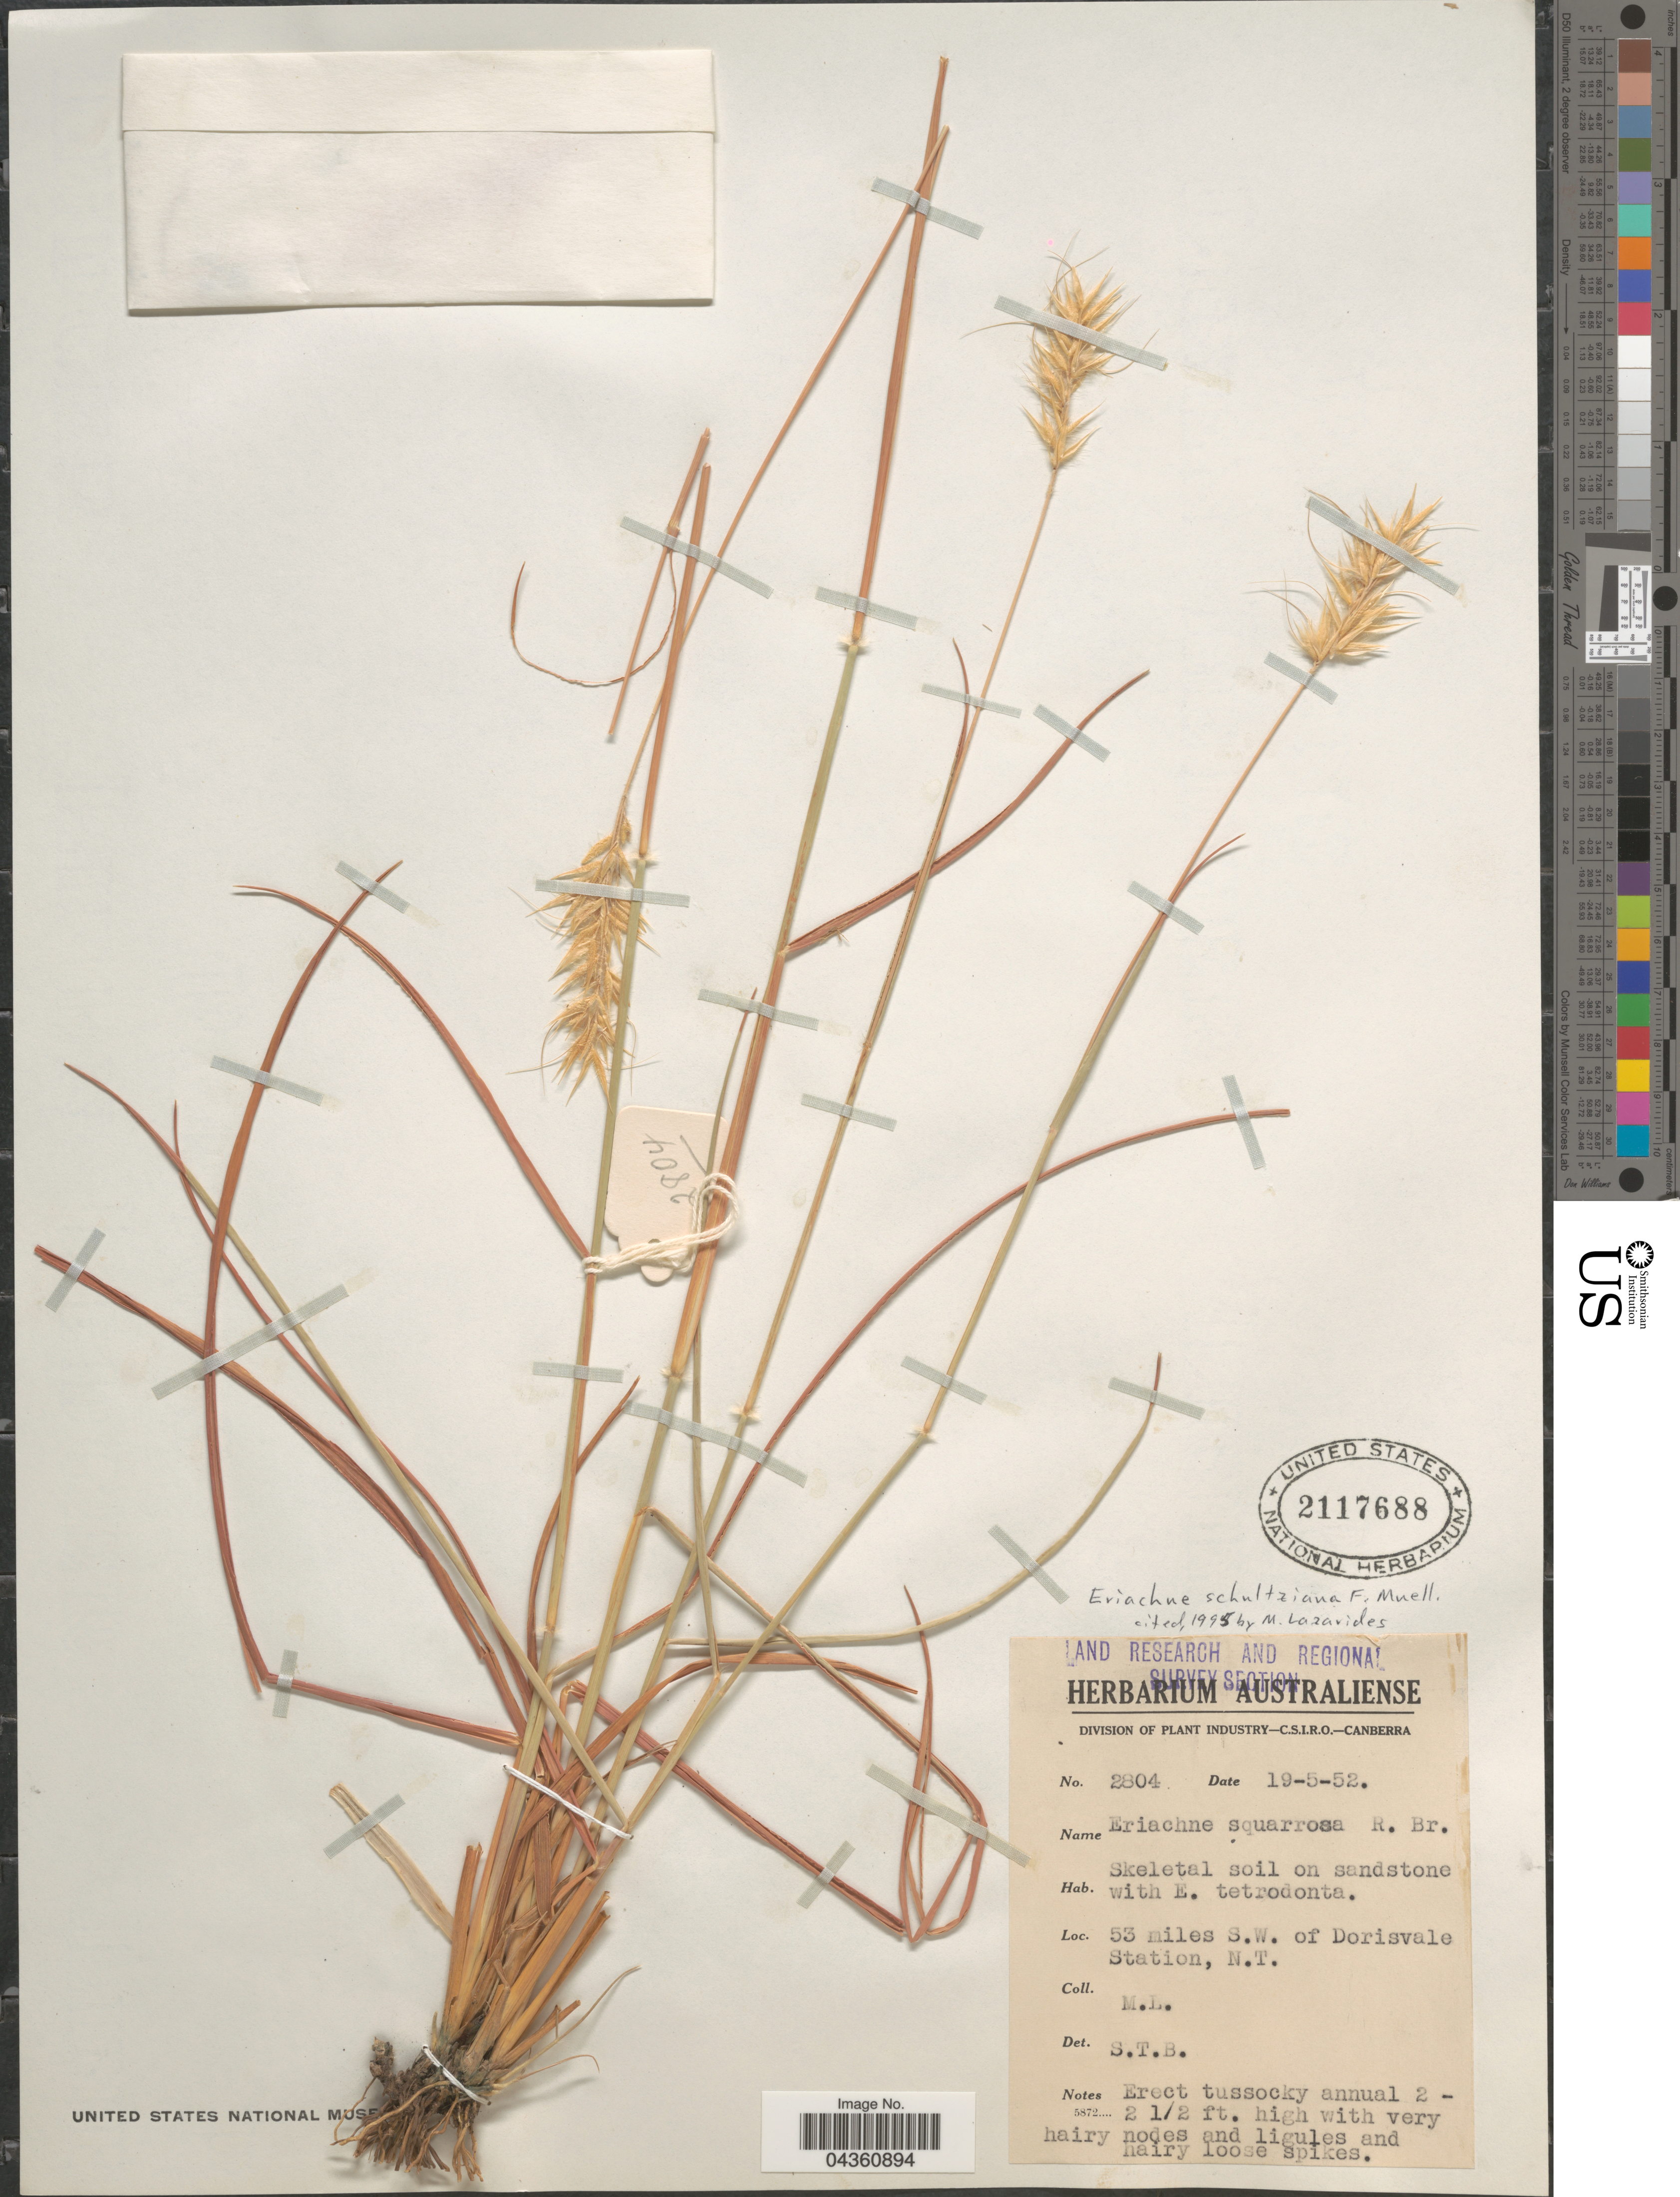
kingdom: Plantae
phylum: Tracheophyta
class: Liliopsida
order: Poales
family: Poaceae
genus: Eriachne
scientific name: Eriachne schultziana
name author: F. Muell.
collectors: M. L.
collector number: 2804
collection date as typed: Transcribed d/m/y: 19/5/52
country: Australia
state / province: Northern Territory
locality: Land Research and Regional Survey Section. 53 miles S.W. of Dorisvale Station.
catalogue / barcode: US 2117688